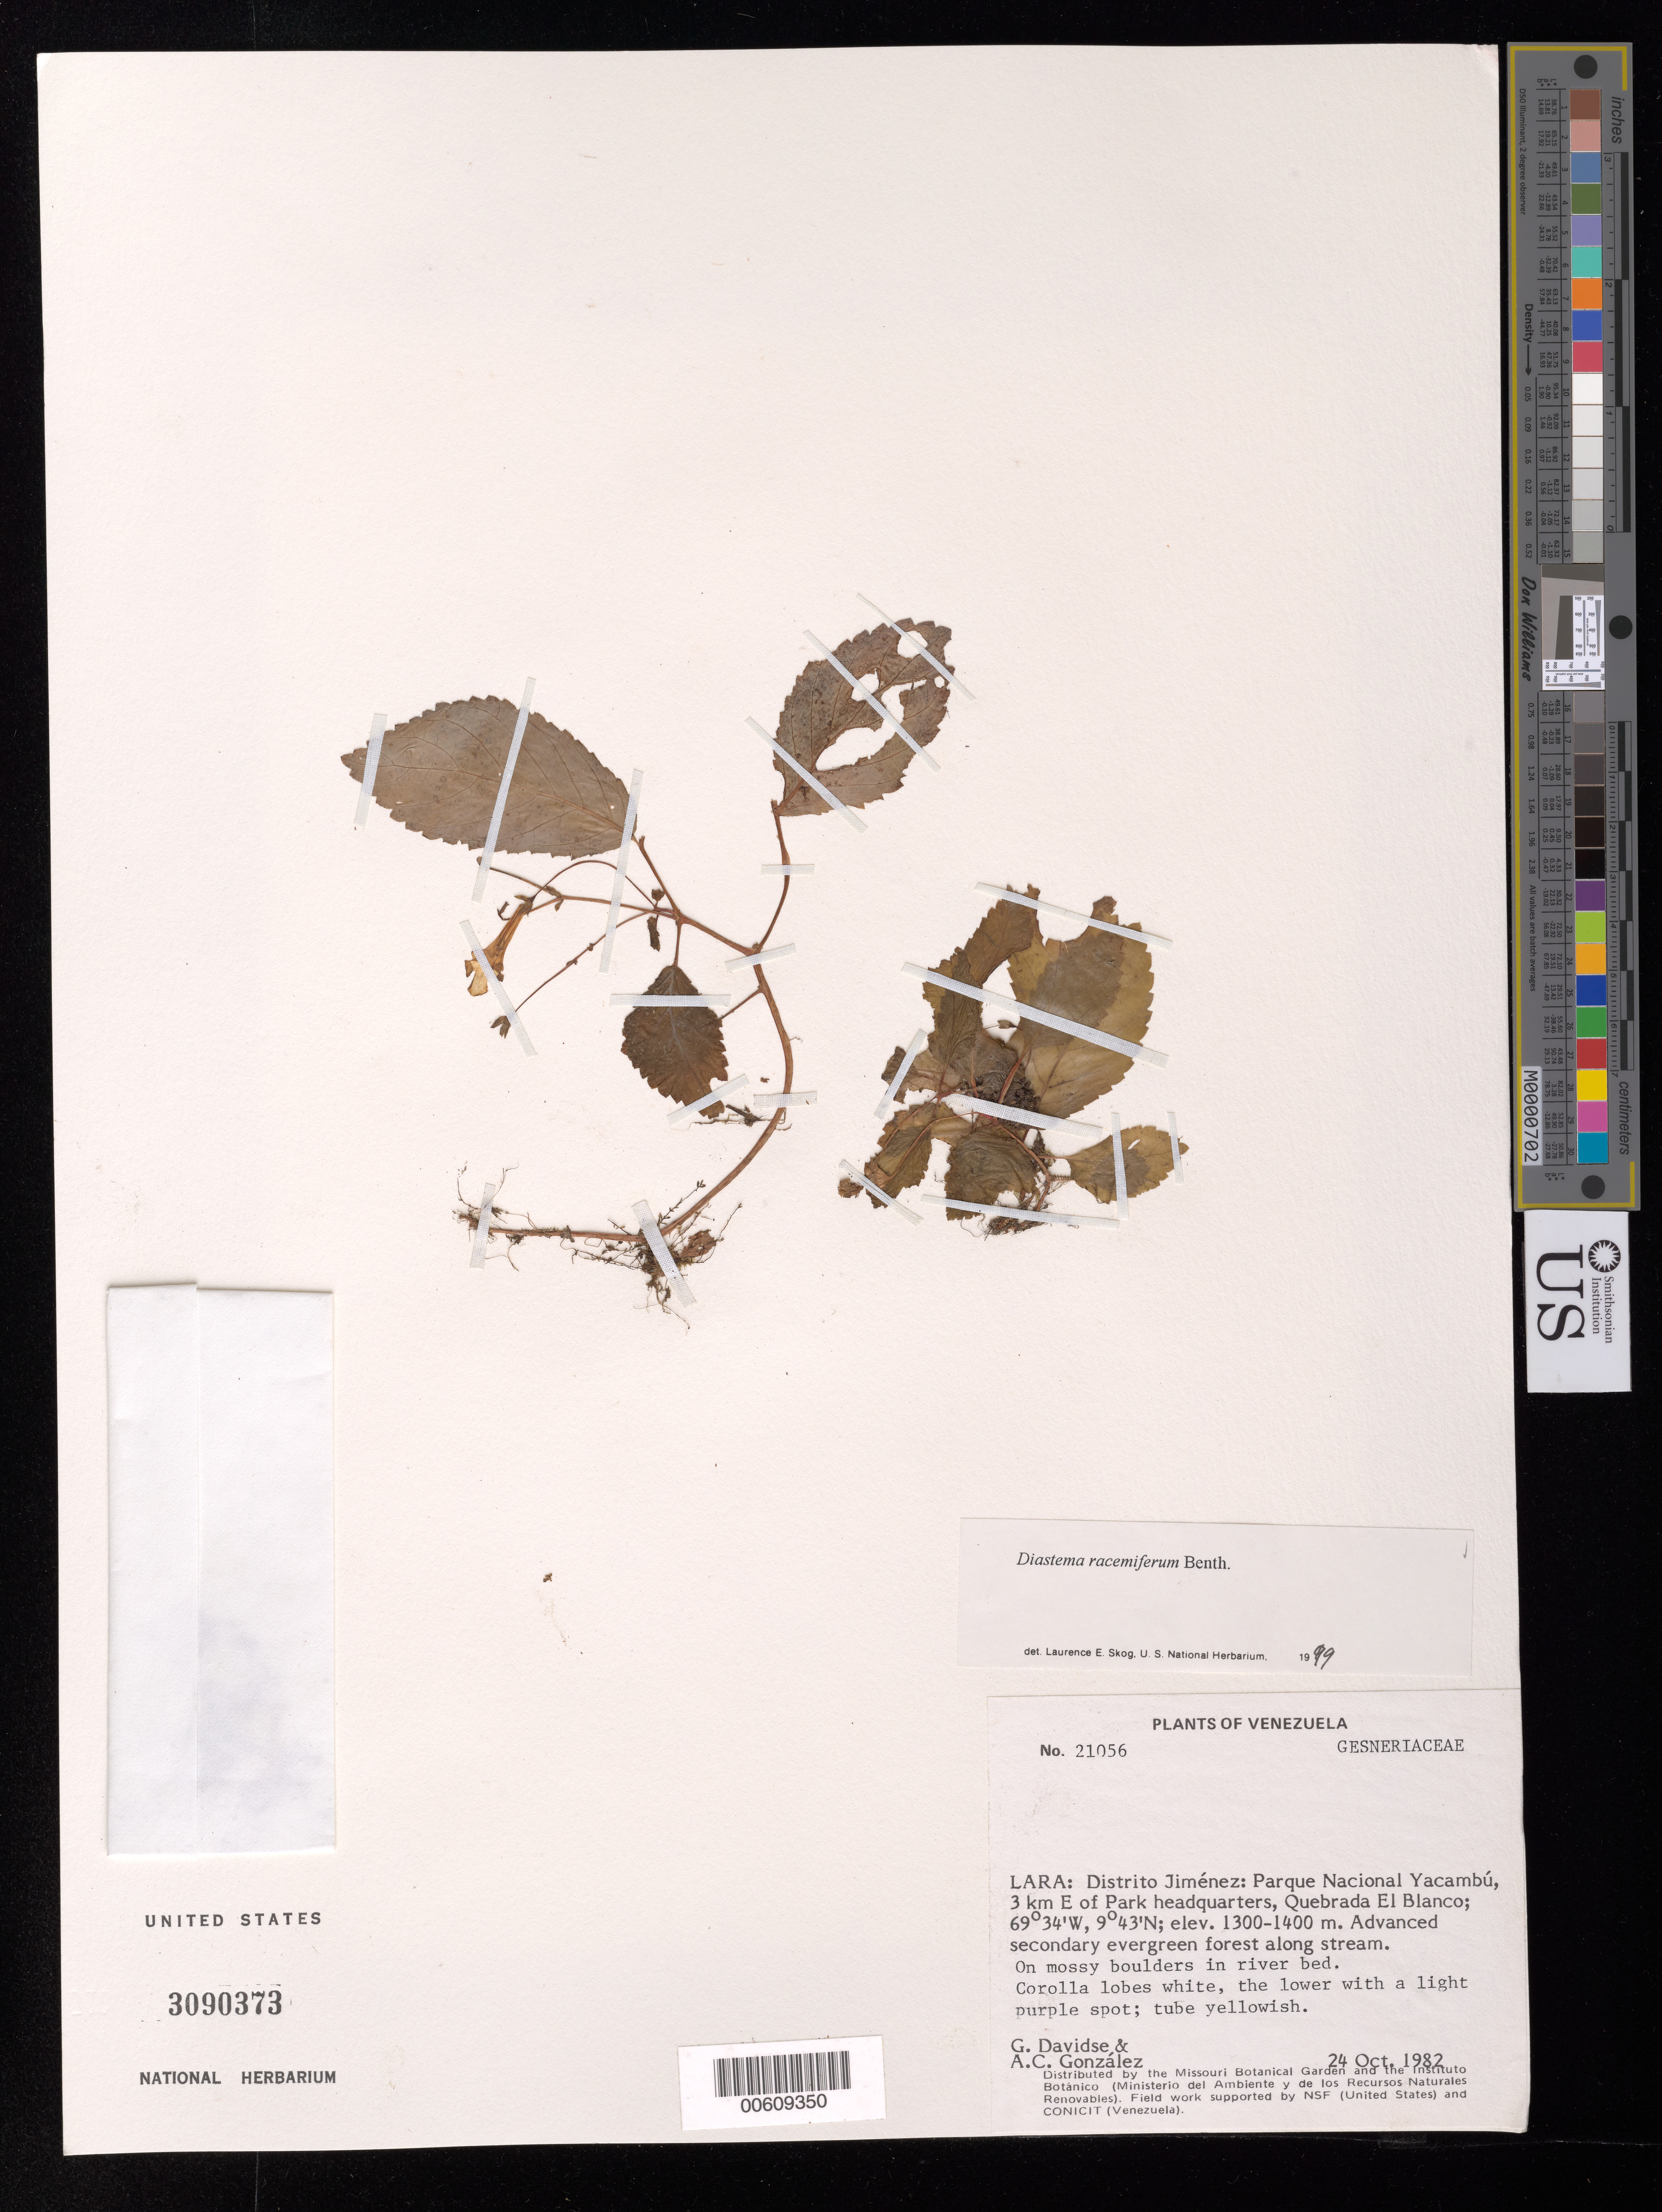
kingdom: Plantae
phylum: Tracheophyta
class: Magnoliopsida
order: Lamiales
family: Gesneriaceae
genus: Diastema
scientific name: Diastema racemiferum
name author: Benth.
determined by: Skog, Laurence E.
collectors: G. Davidse & A. C. González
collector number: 21056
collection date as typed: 24 Oct 1982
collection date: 1982-10-24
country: Venezuela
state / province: Lara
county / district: Jiménez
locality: Distrito Jiménez: Parque Nacional Yacambú, 3 km E of Park headquarters, Quebrada El Blanco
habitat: Advanced secondary evergreen forest along stream. On mossy boulders in river bed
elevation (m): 1300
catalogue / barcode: US 3090373